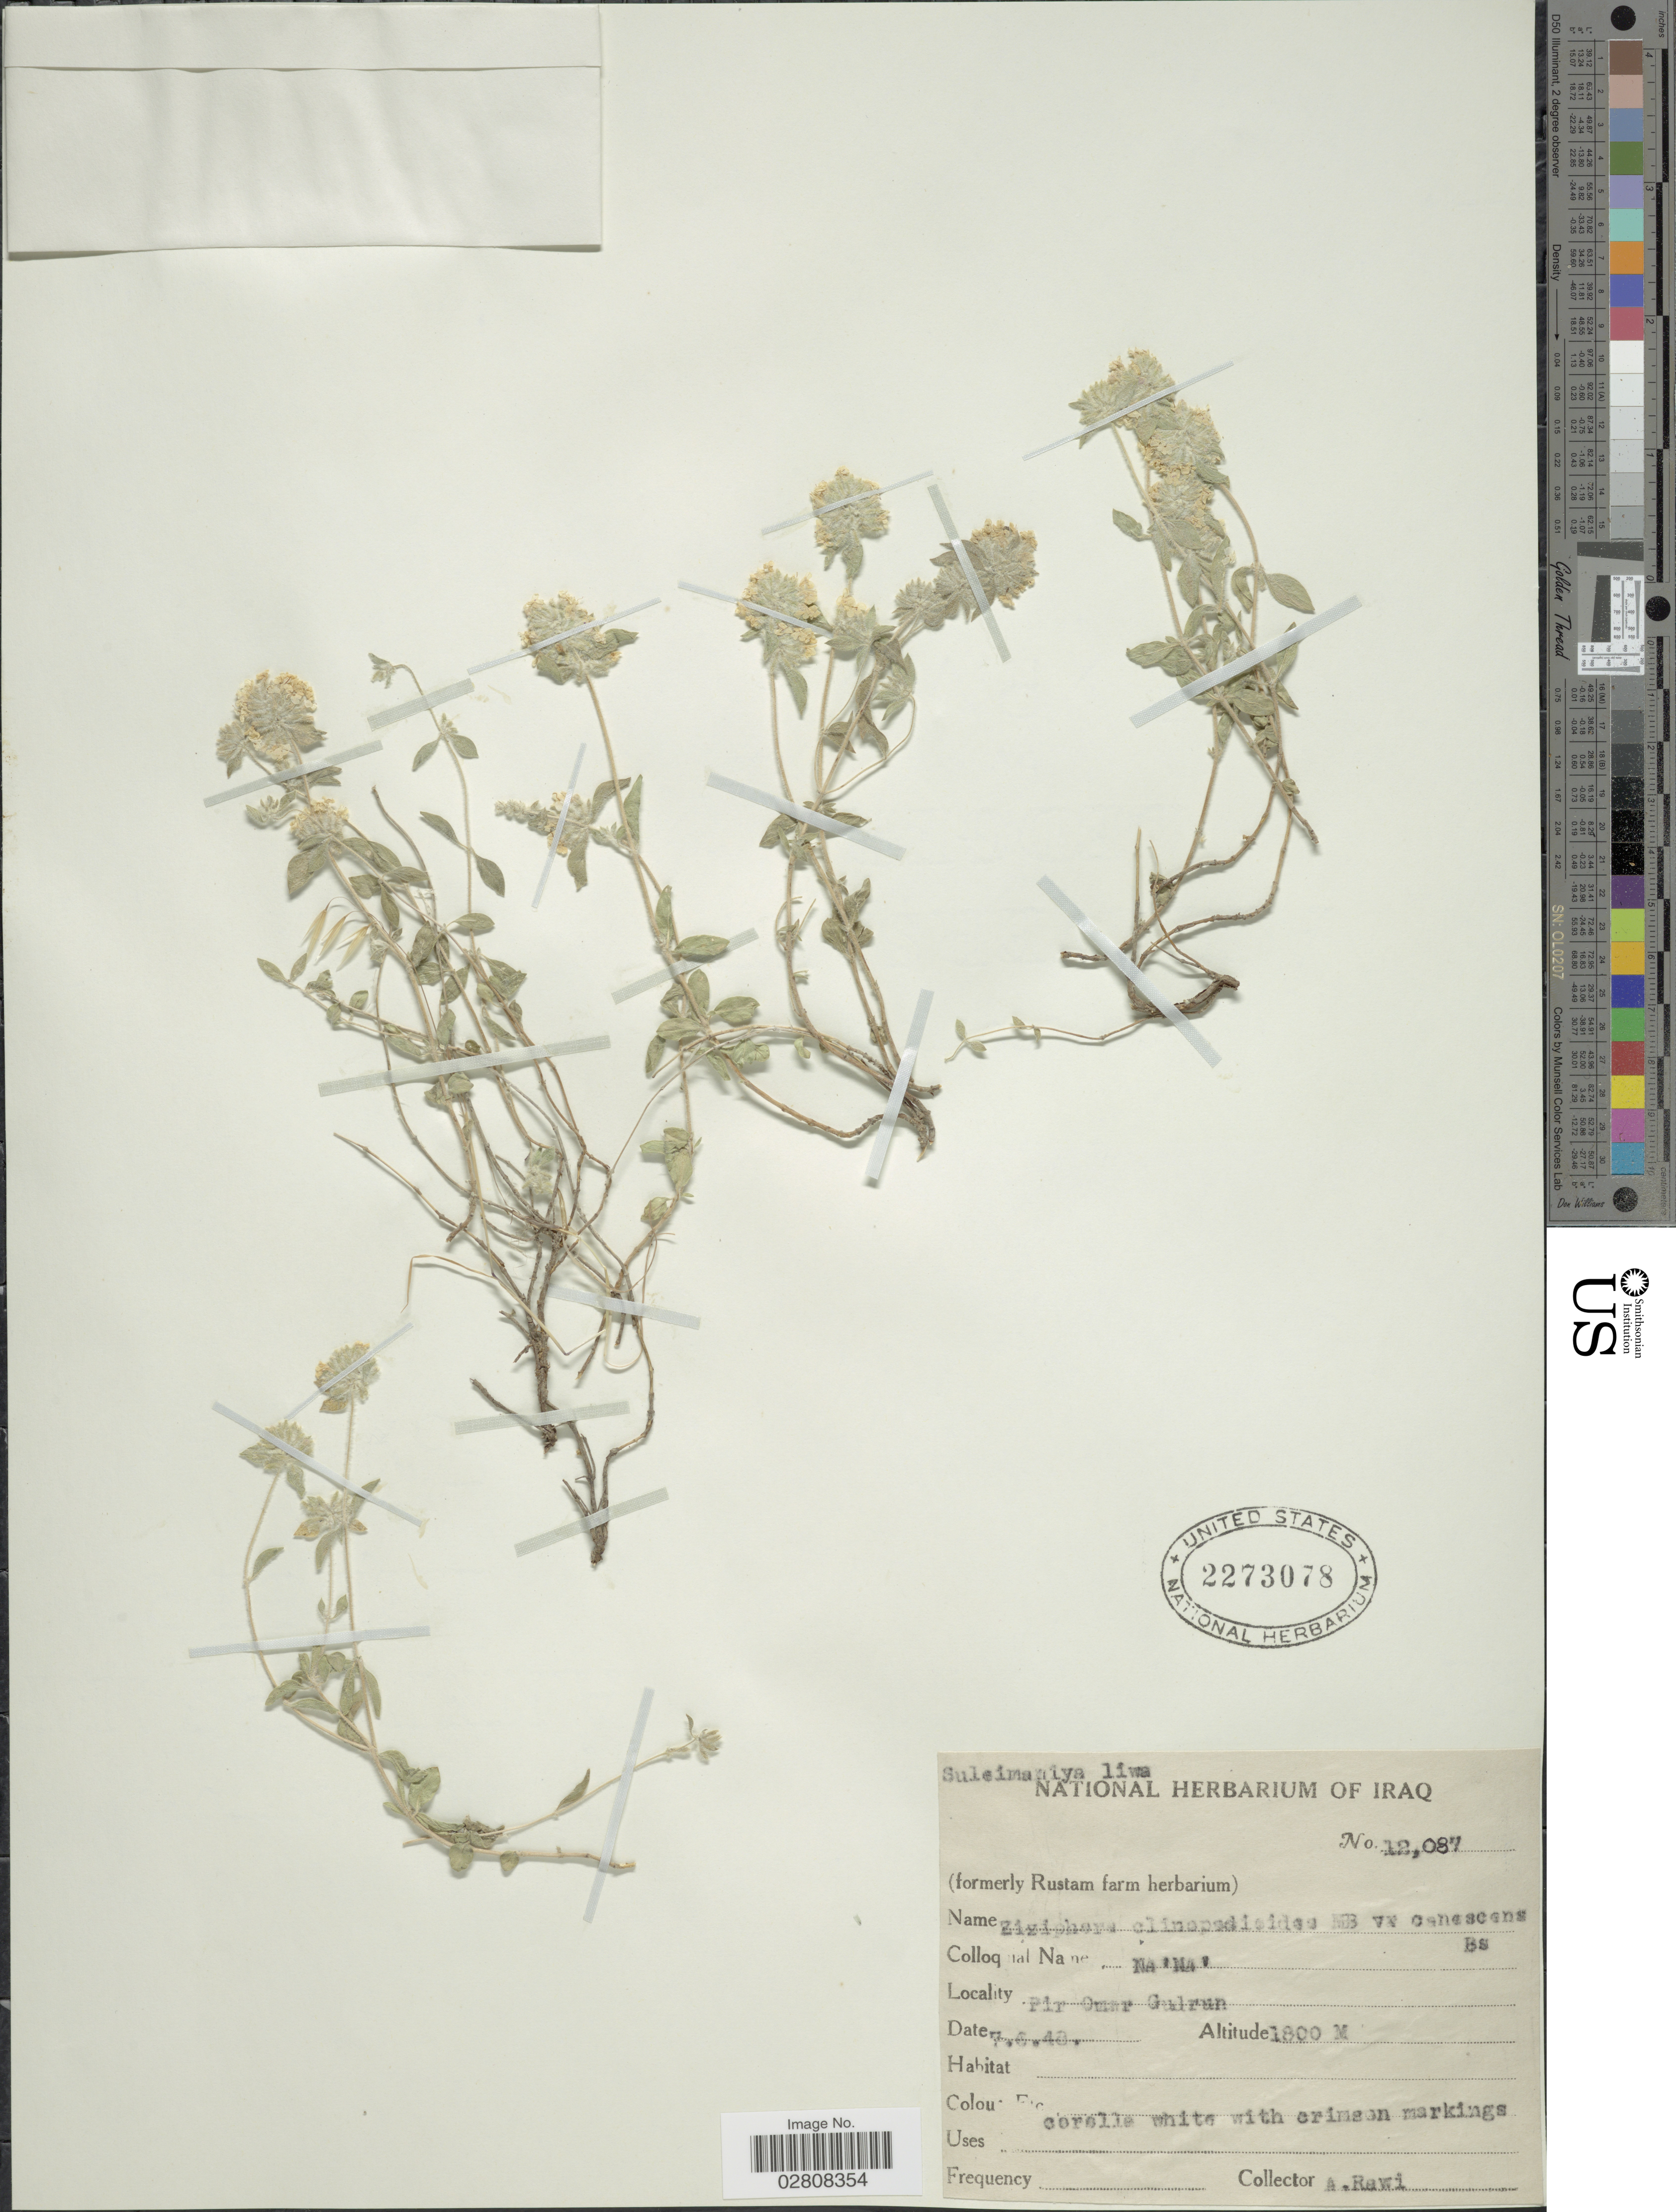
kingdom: Plantae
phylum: Tracheophyta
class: Magnoliopsida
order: Lamiales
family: Lamiaceae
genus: Ziziphora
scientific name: Ziziphora clinopodioides var. canescens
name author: Benth.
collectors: A. Rawi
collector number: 12087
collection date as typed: Transcribed d/m/y: 7/6/48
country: Iraq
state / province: As Sulaymānīyah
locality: Suleimaniya liwa. Pir Omar Gudrun.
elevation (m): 1800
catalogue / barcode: US 2273078